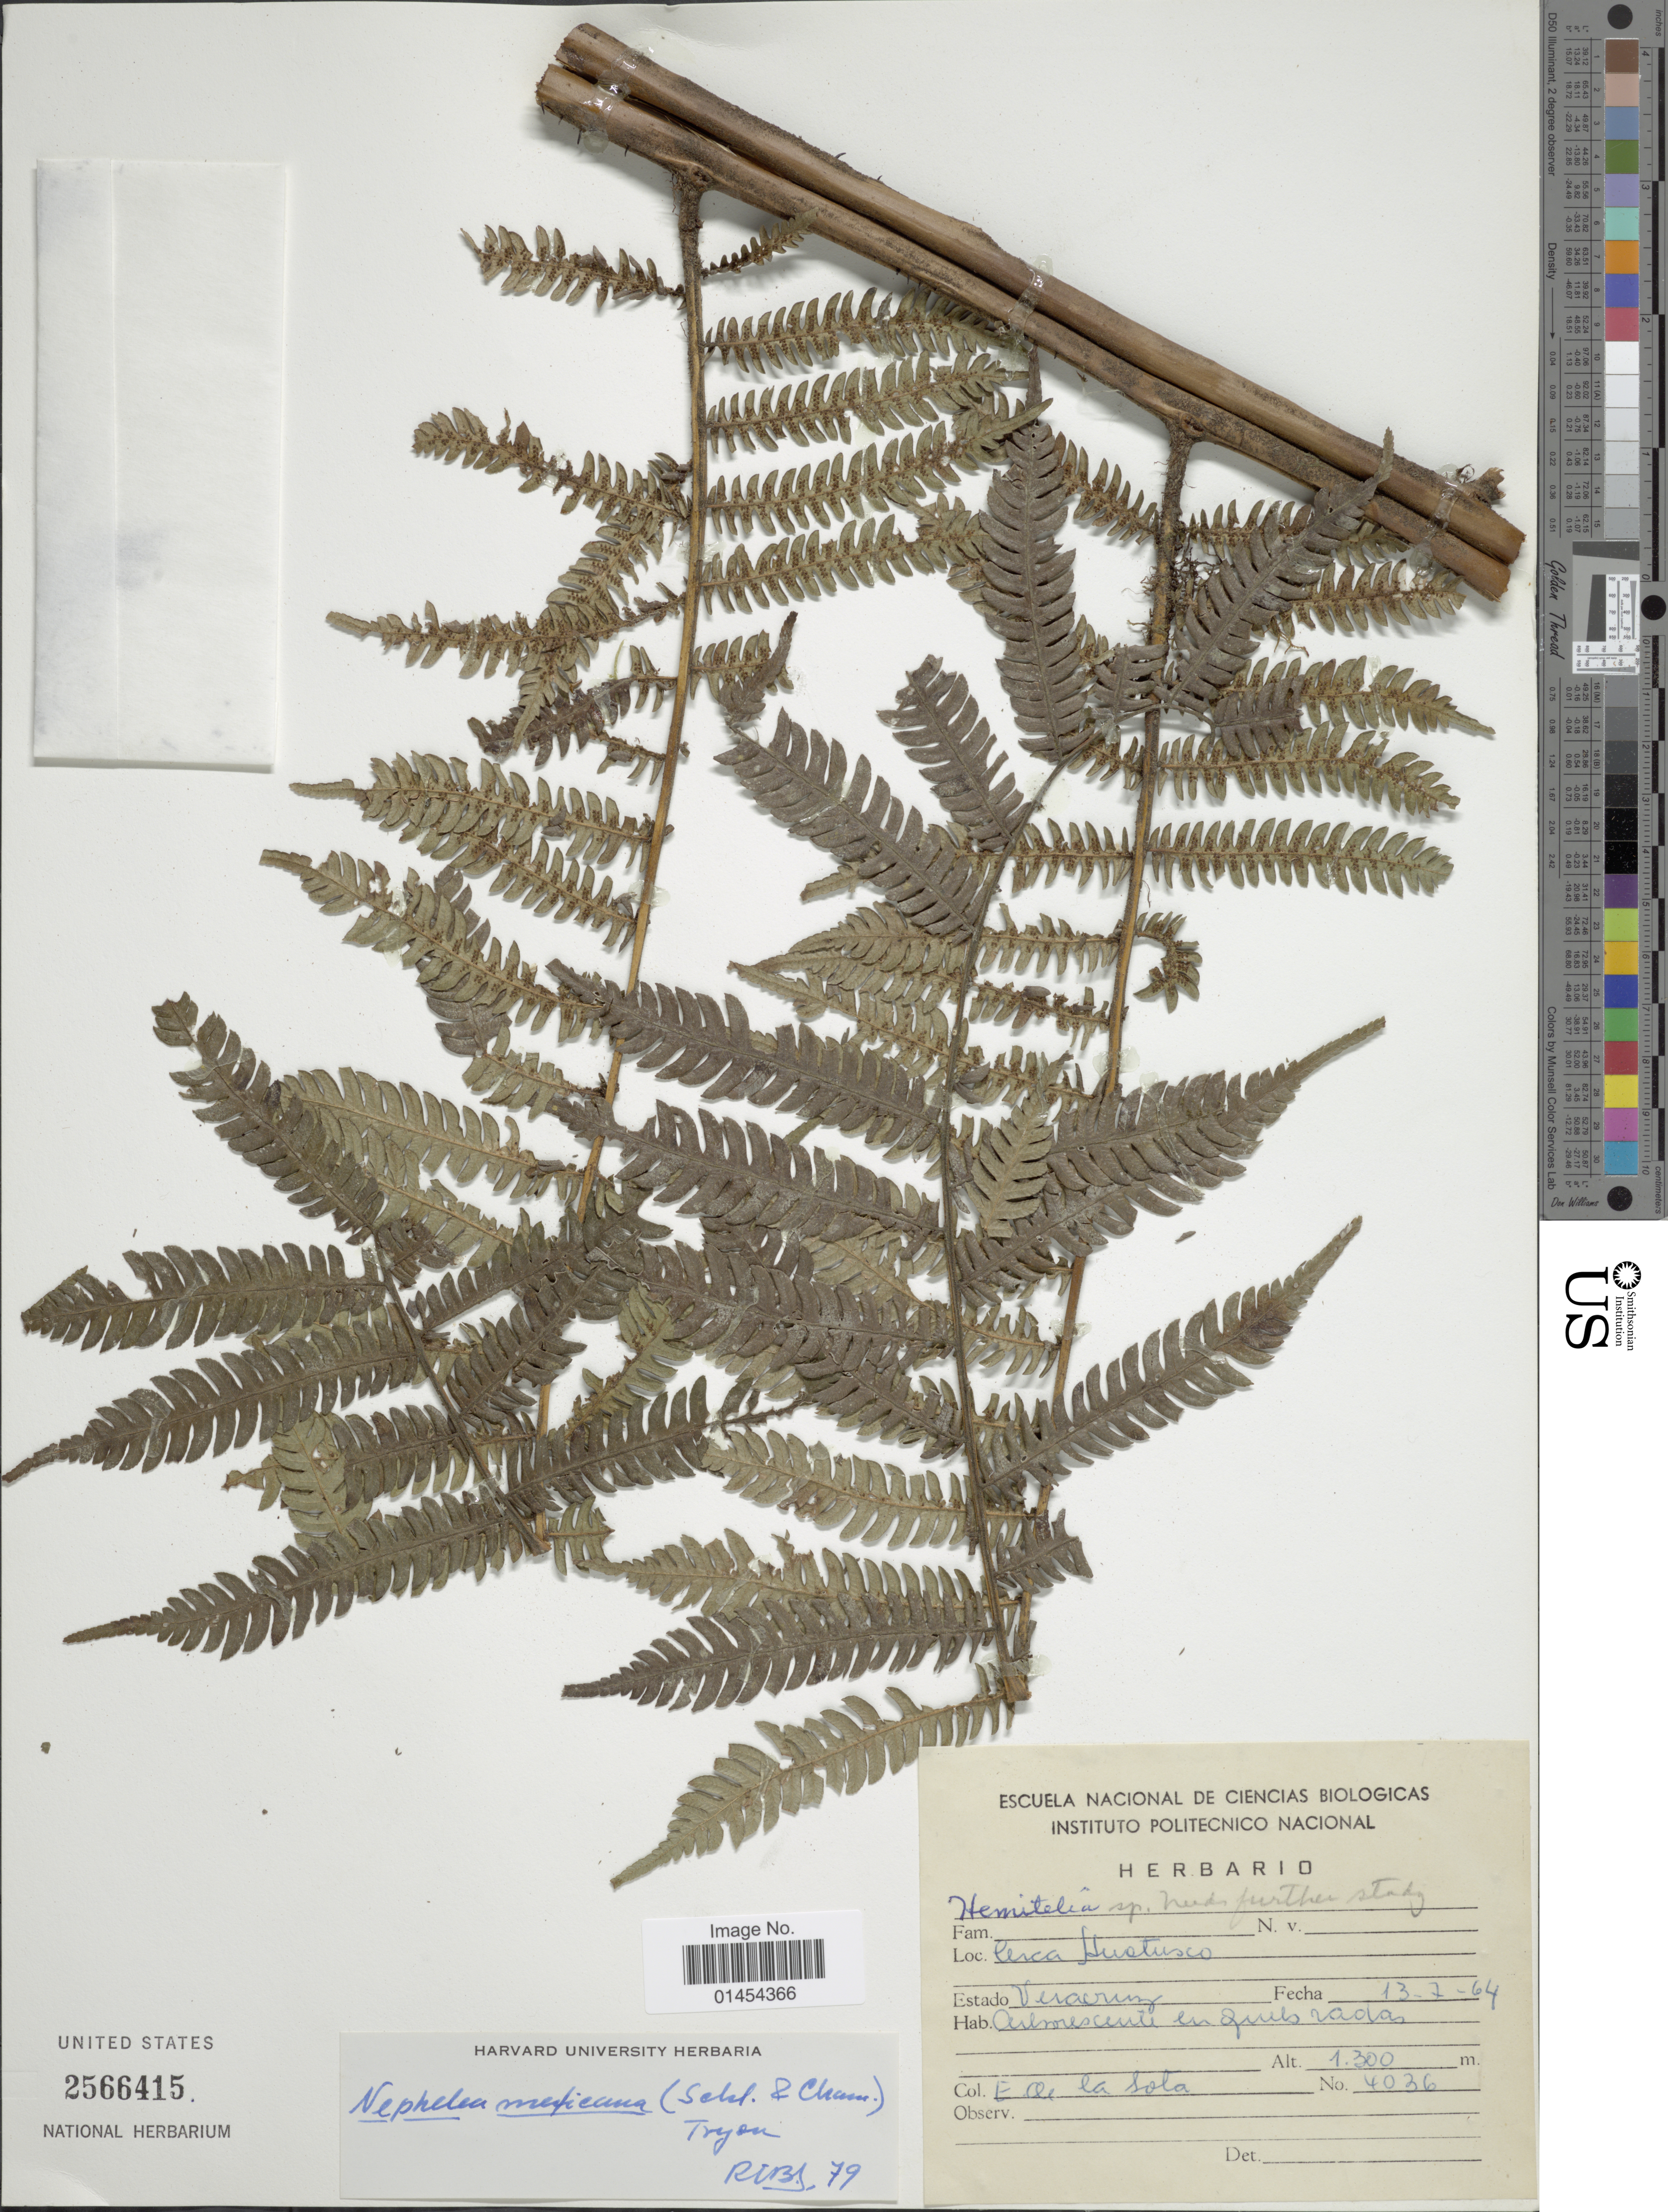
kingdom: Plantae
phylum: Tracheophyta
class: Polypodiopsida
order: Cyatheales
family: Cyatheaceae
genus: Alsophila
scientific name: Alsophila firma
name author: (Baker) D.S. Conant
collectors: E. R. de la Sota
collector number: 4036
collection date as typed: Transcribed d/m/y: 13/7/64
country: Mexico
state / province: Veracruz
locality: Cerca Huatusco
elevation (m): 1300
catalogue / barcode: US 2566415